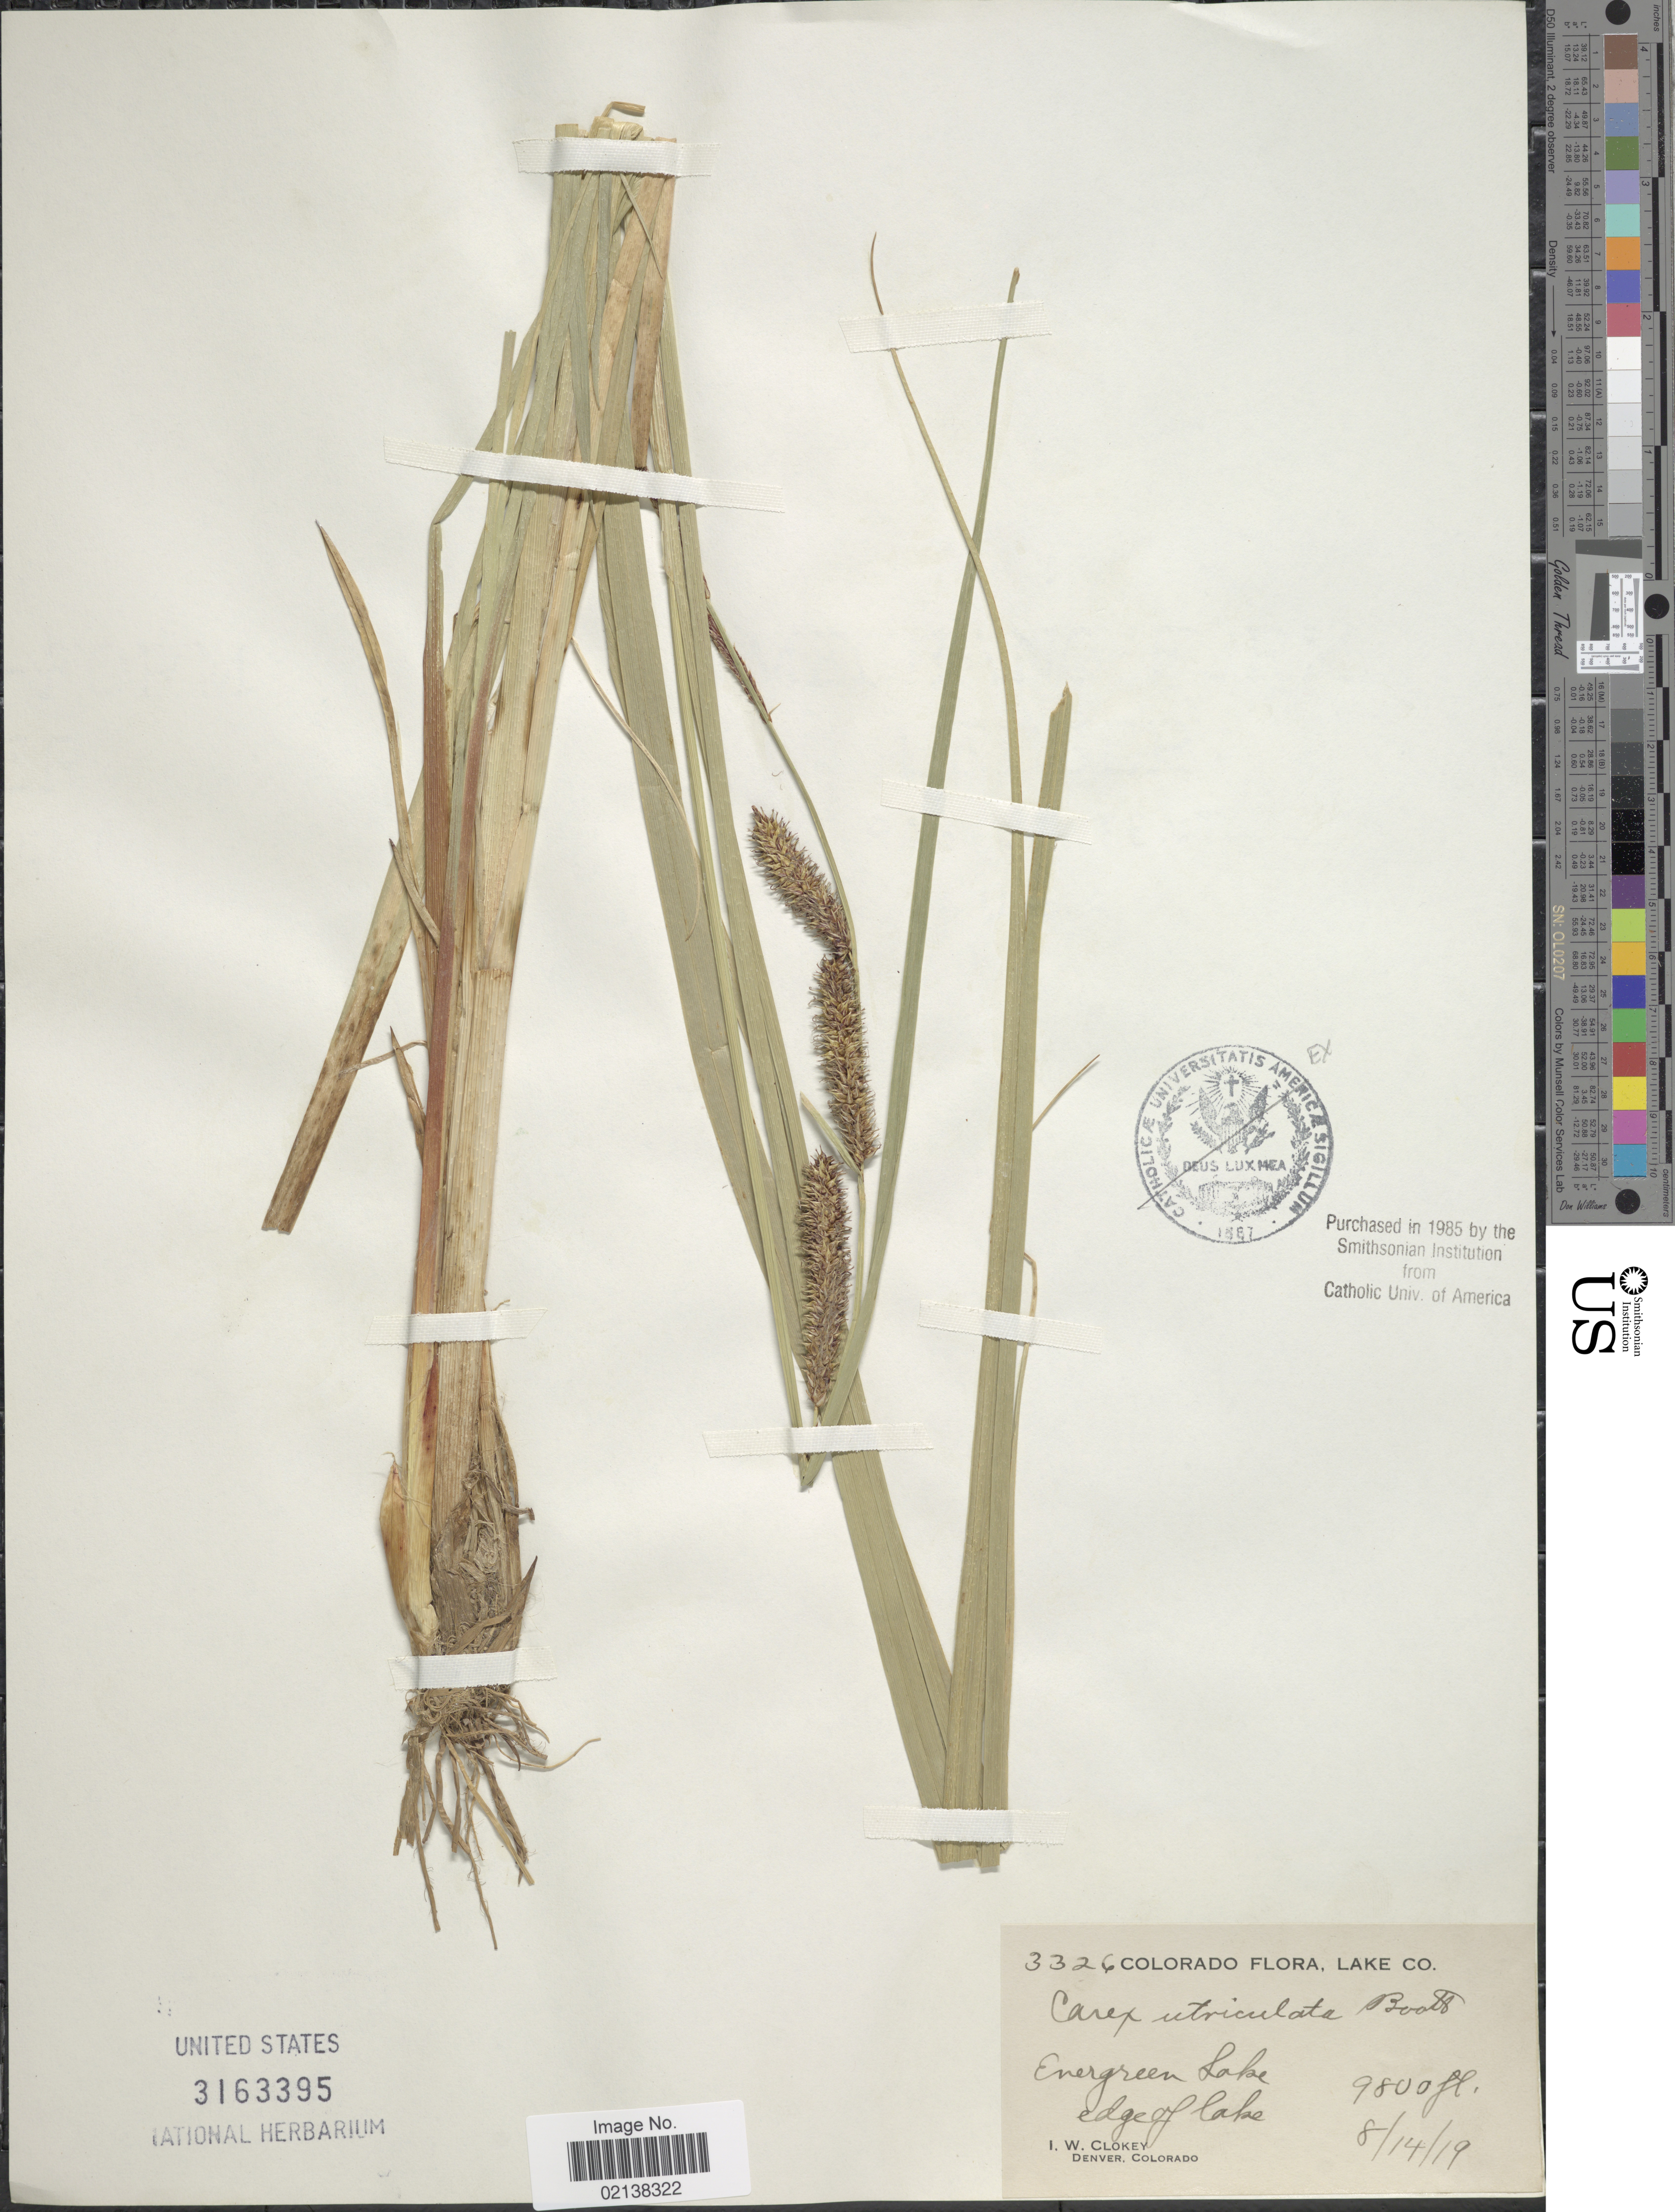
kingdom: Plantae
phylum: Tracheophyta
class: Liliopsida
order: Poales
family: Cyperaceae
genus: Carex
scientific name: Carex utriculata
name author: Boott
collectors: I. W. Clokey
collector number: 3326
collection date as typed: Transcribed d/m/y: 14/8/19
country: United States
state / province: Colorado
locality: Lake Co., Evergreen Lake, edge of lake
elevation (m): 2987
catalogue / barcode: US 3163395